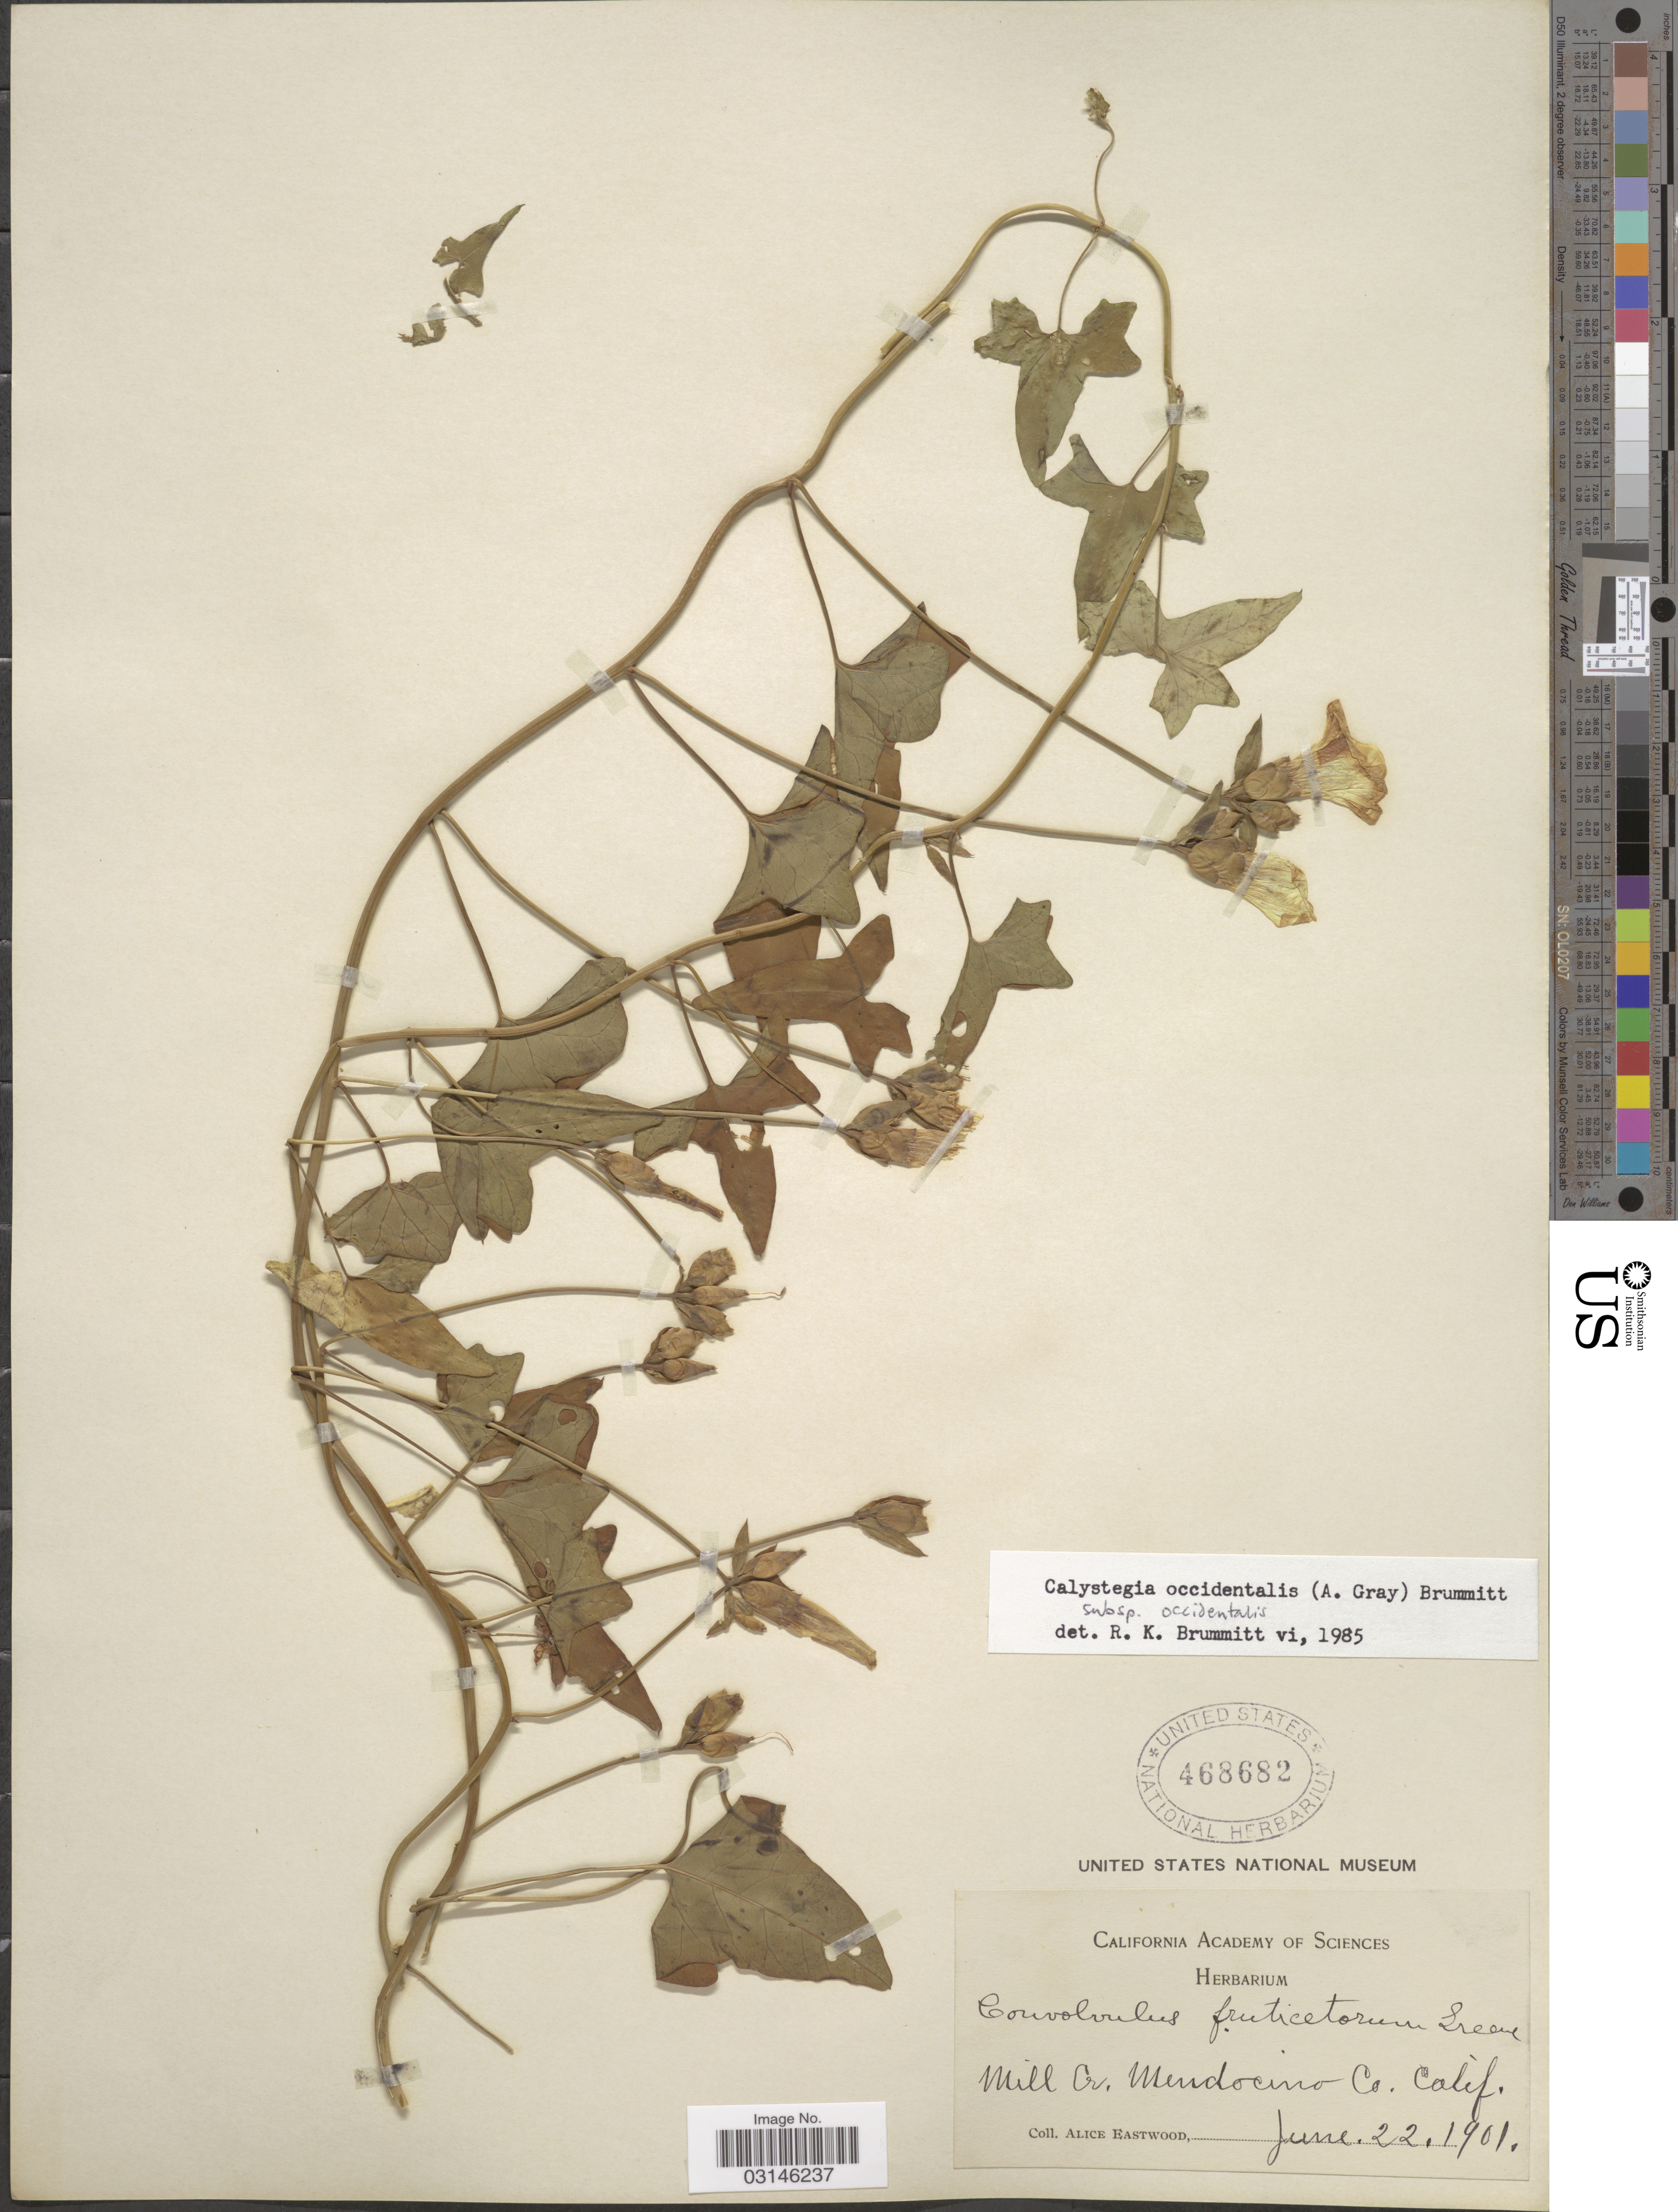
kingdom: Plantae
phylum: Tracheophyta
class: Magnoliopsida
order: Solanales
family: Convolvulaceae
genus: Calystegia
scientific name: Calystegia occidentalis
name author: (A. Gray) Brummitt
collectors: A. Eastwood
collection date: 1901-06-22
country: United States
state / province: California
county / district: Mendocino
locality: Mill Cr., Mendocino Co.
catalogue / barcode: US 468682